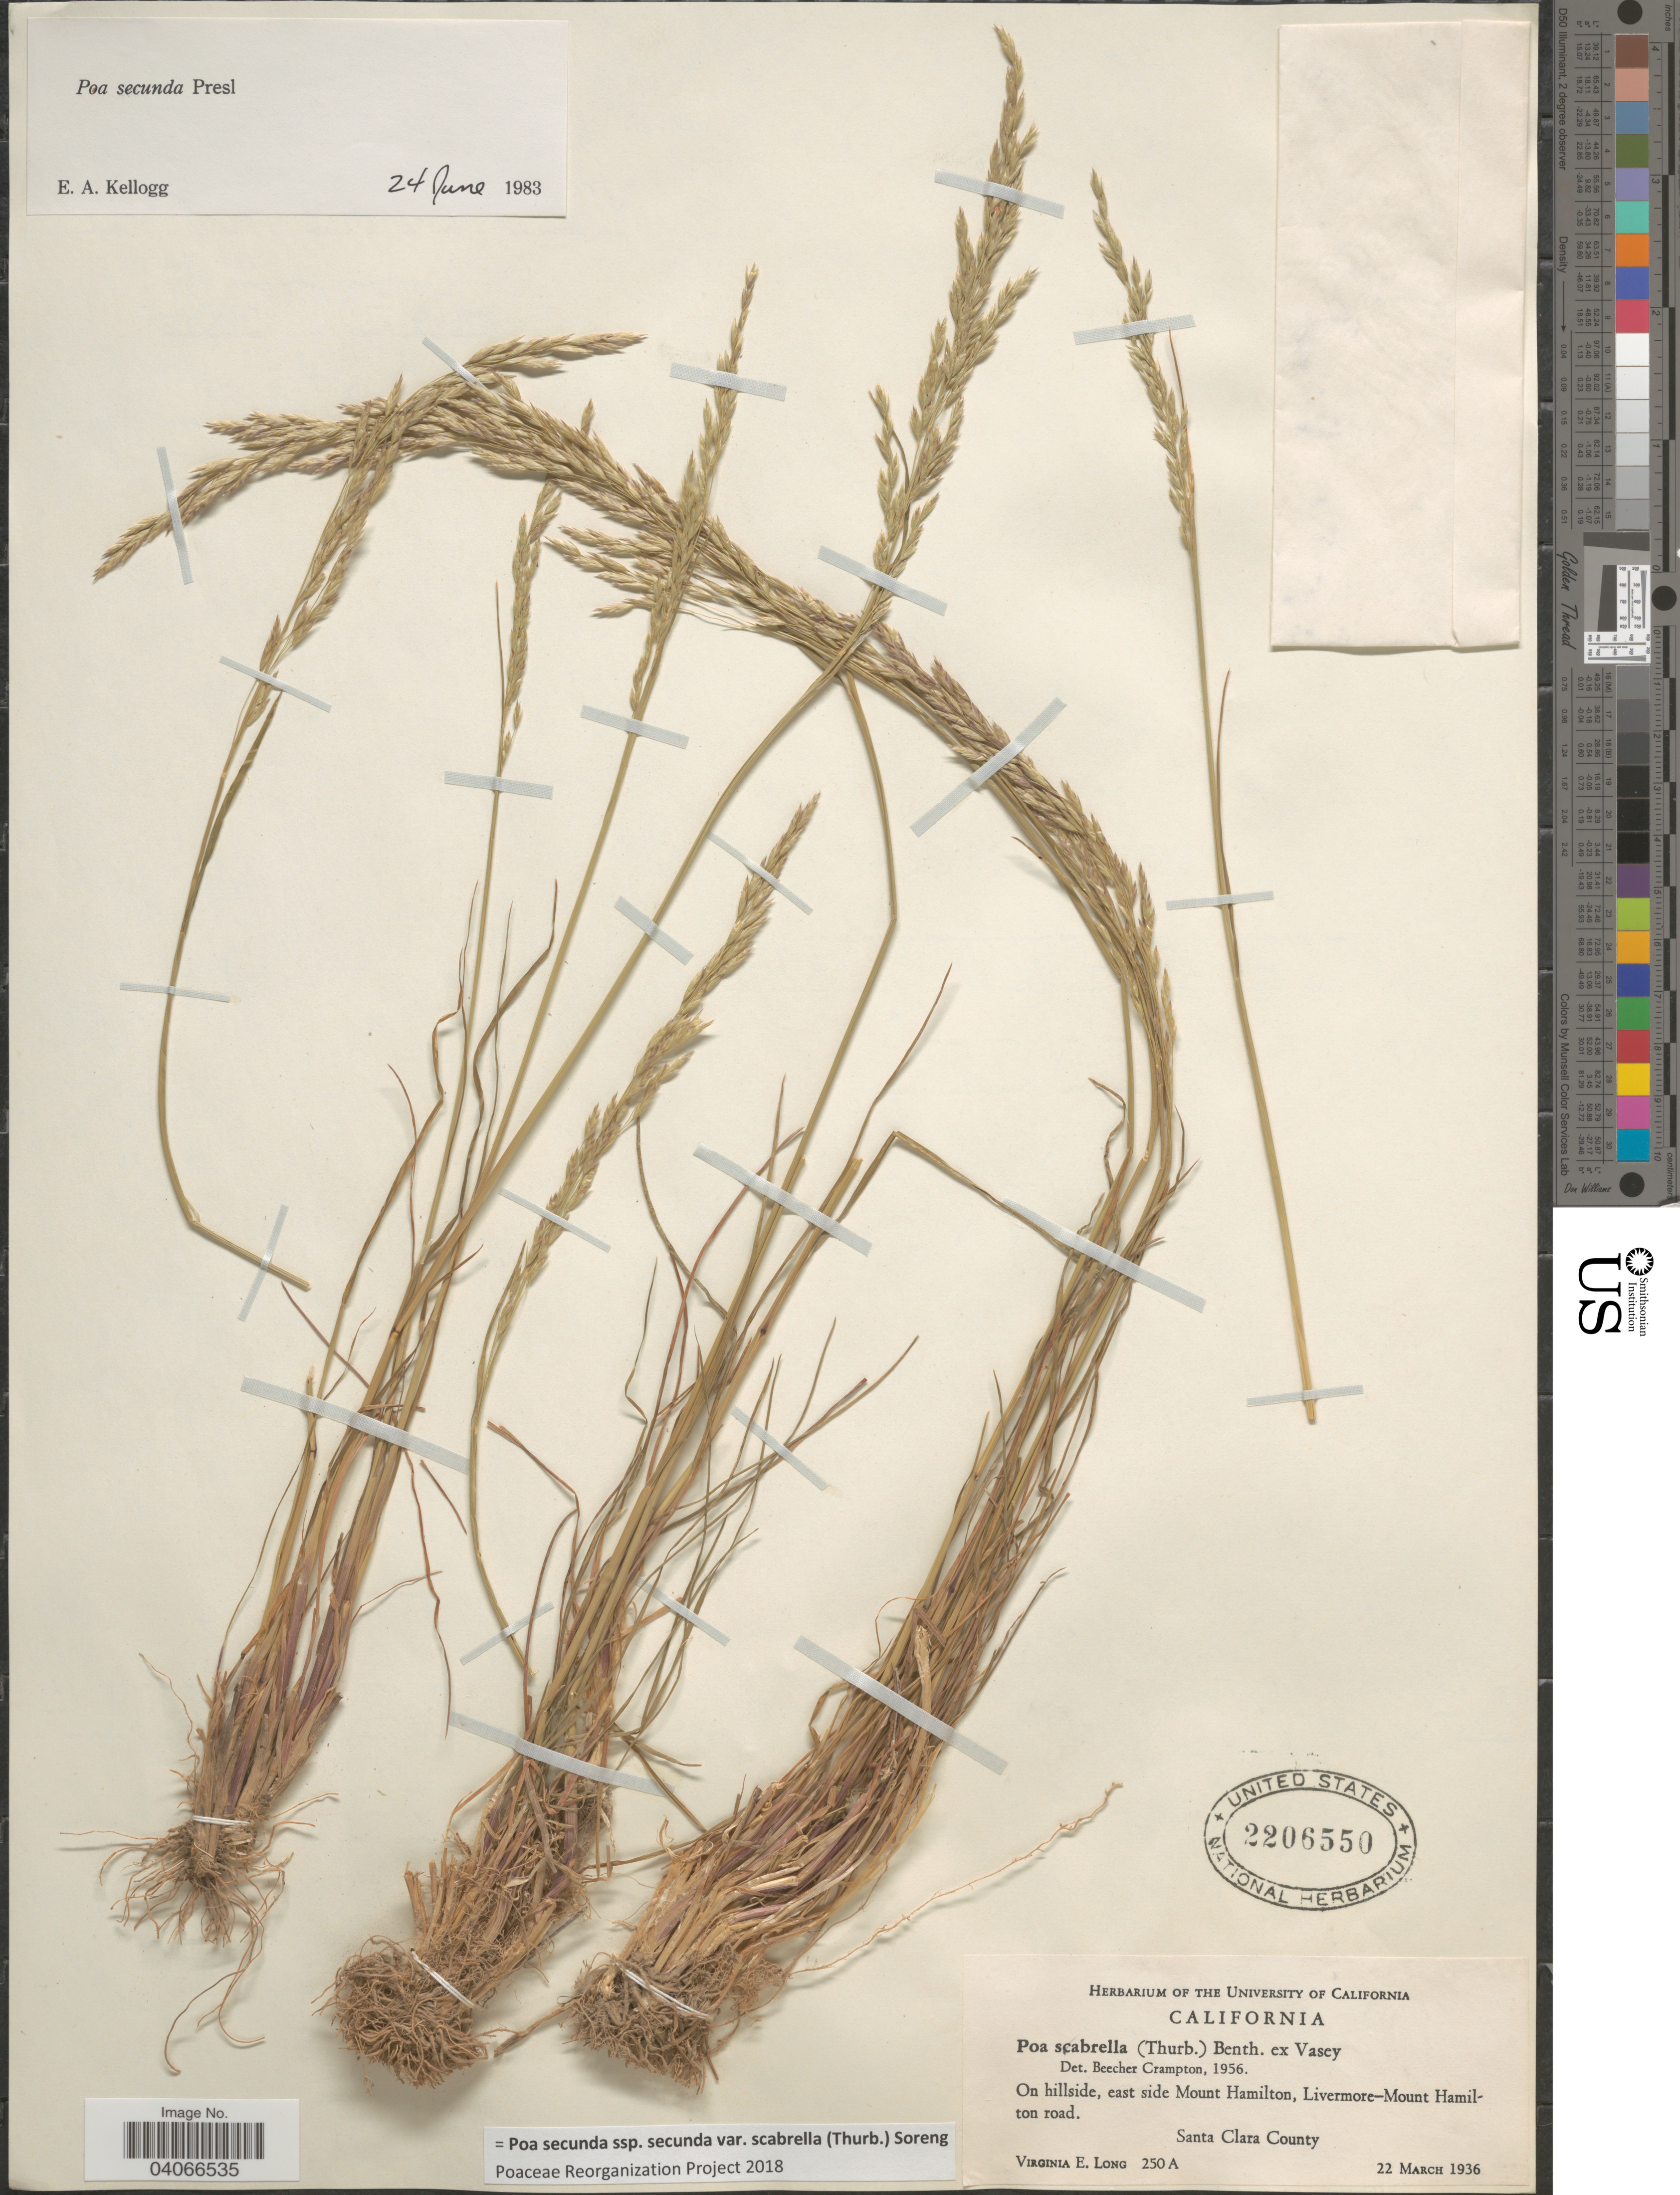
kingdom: Plantae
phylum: Tracheophyta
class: Liliopsida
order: Poales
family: Poaceae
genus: Poa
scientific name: Poa secunda subsp. secunda var. scabrella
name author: (Thurb.) Soreng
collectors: V. Long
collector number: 250A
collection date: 1936-03-22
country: United States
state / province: California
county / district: Santa Clara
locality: On hillside, east side Mount Hamilton, Livermore-Mount Hamilton road. Santa Clara County.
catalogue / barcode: US 2206550